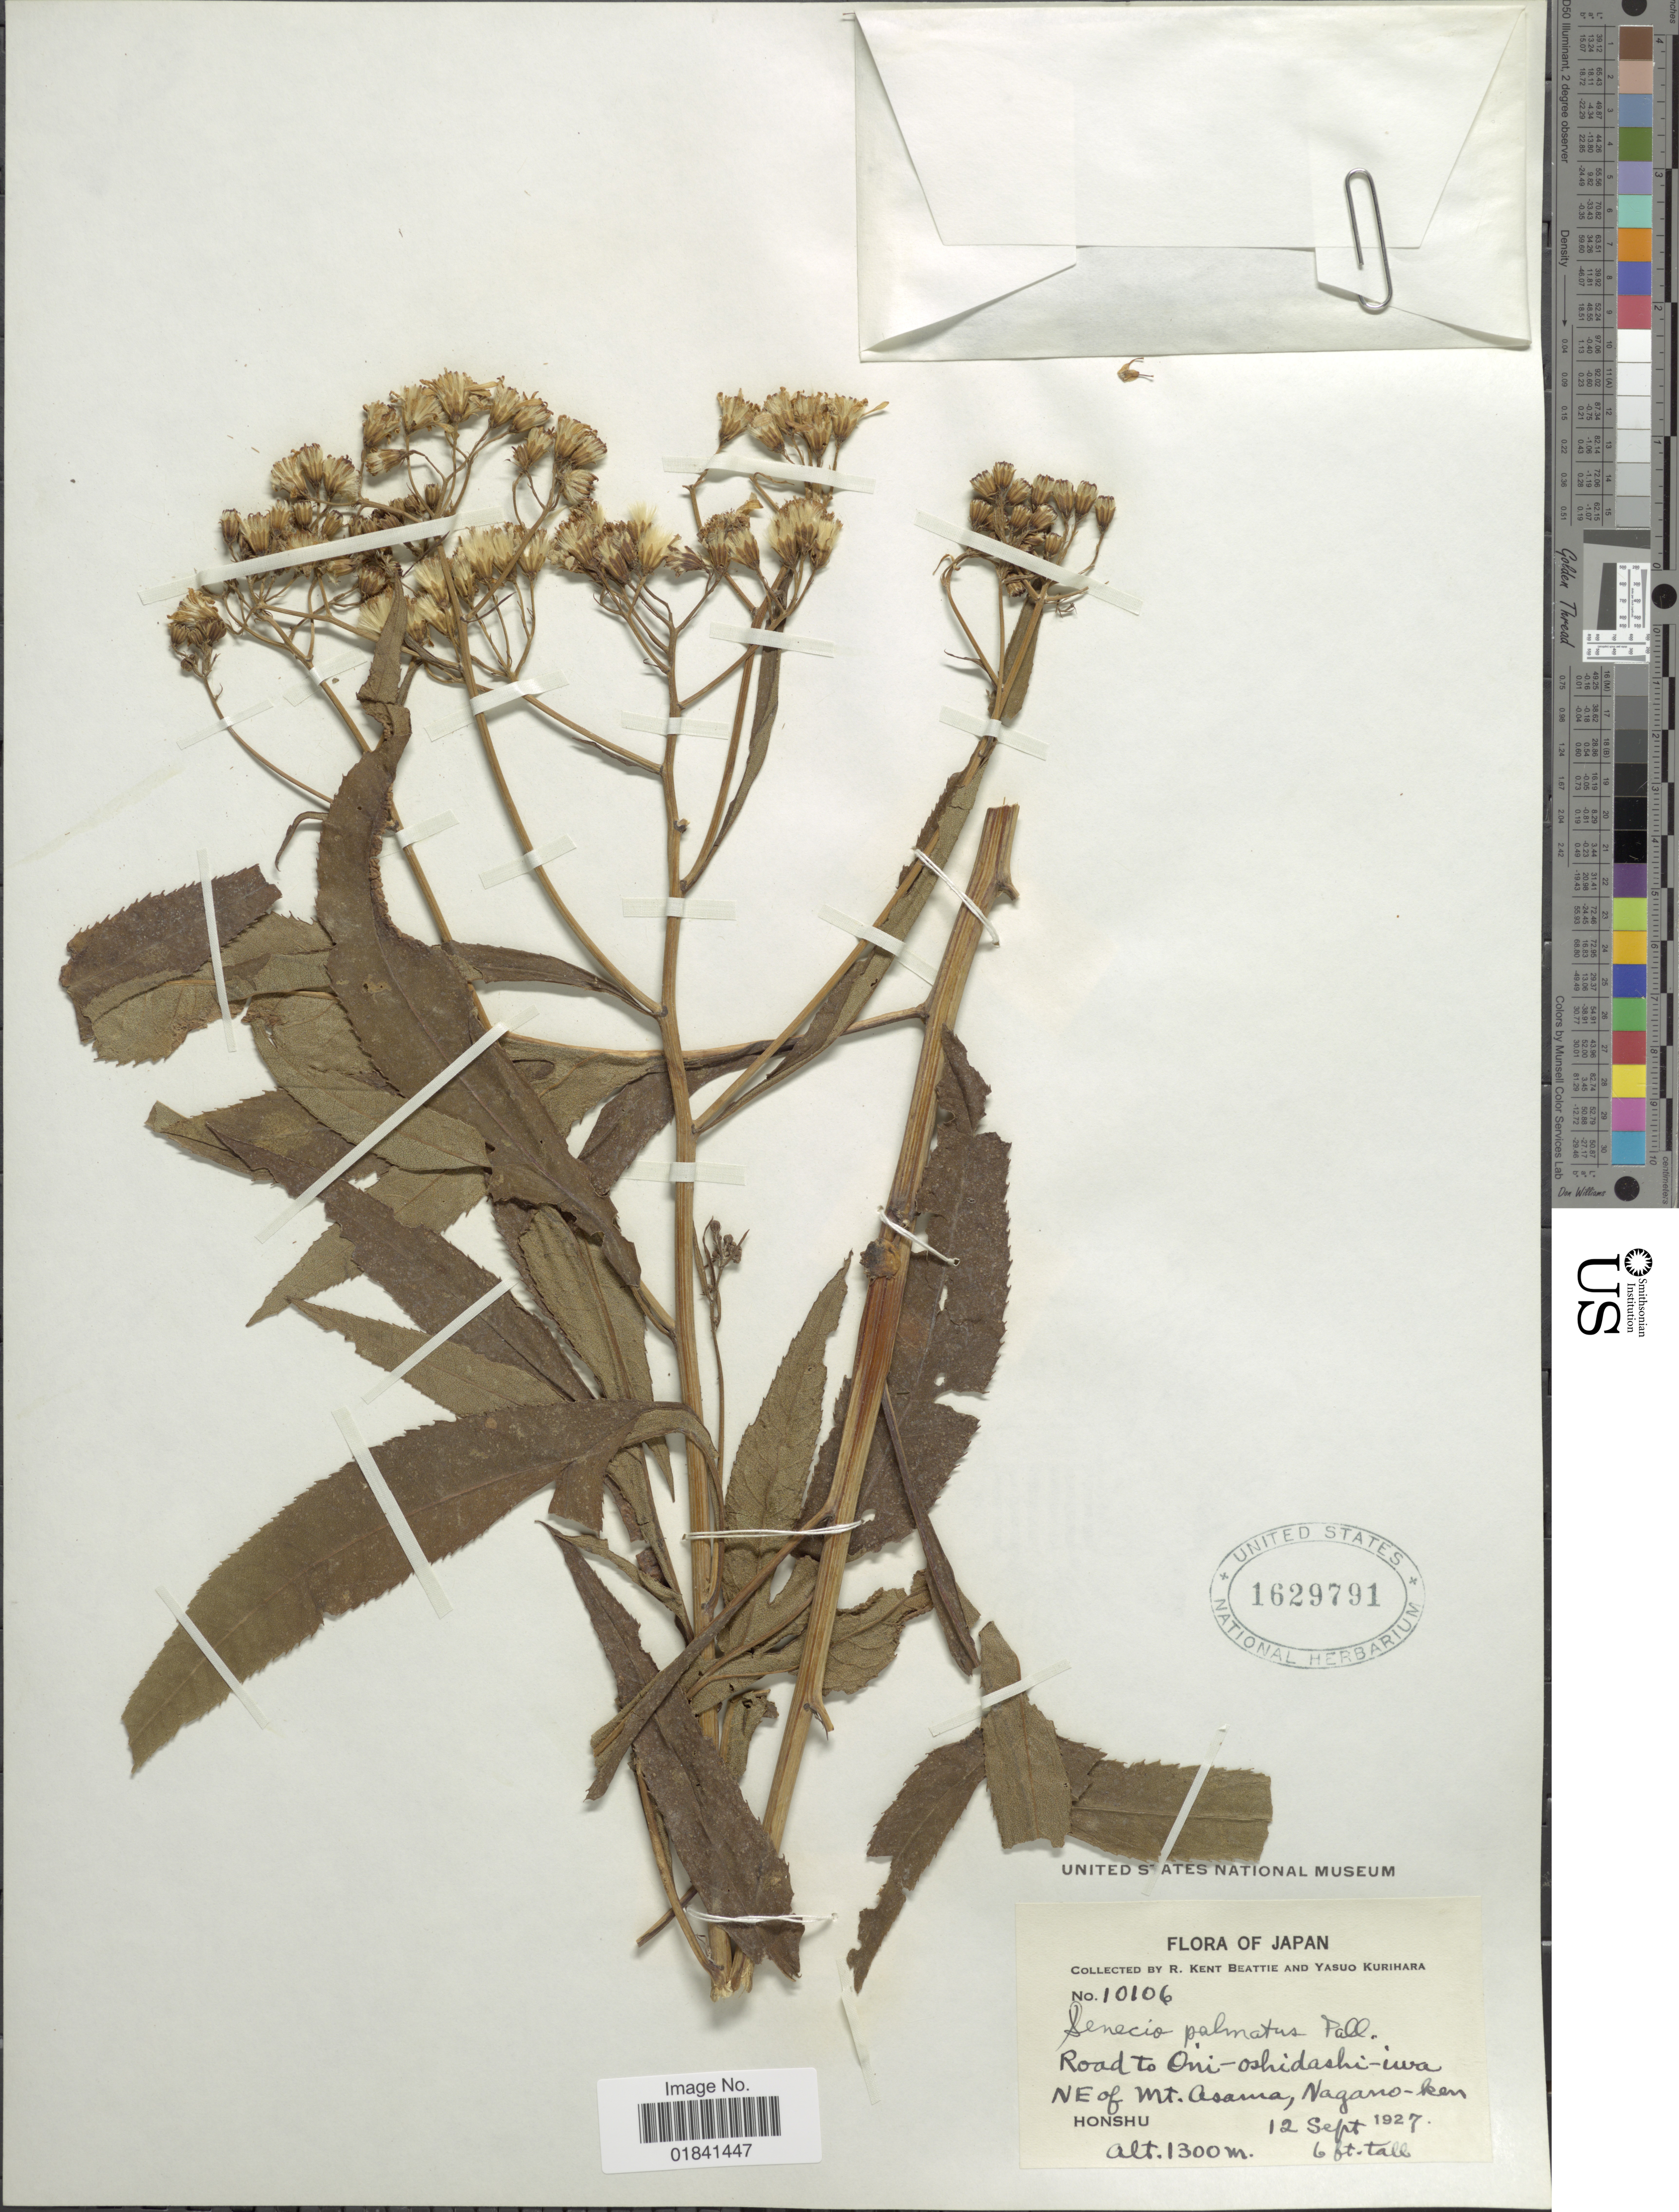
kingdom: Plantae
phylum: Tracheophyta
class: Magnoliopsida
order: Asterales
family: Asteraceae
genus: Senecio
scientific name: Senecio palmatus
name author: (Pall.) Pall. & Ledeb.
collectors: R. K. Beattie & Y. Kurihara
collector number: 10106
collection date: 1927-09-12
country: Japan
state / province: Nagano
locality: Road to Oni-oshidashi-iwa NE of Mt. Asama, Nagano-ken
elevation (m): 1300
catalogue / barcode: US 1629791